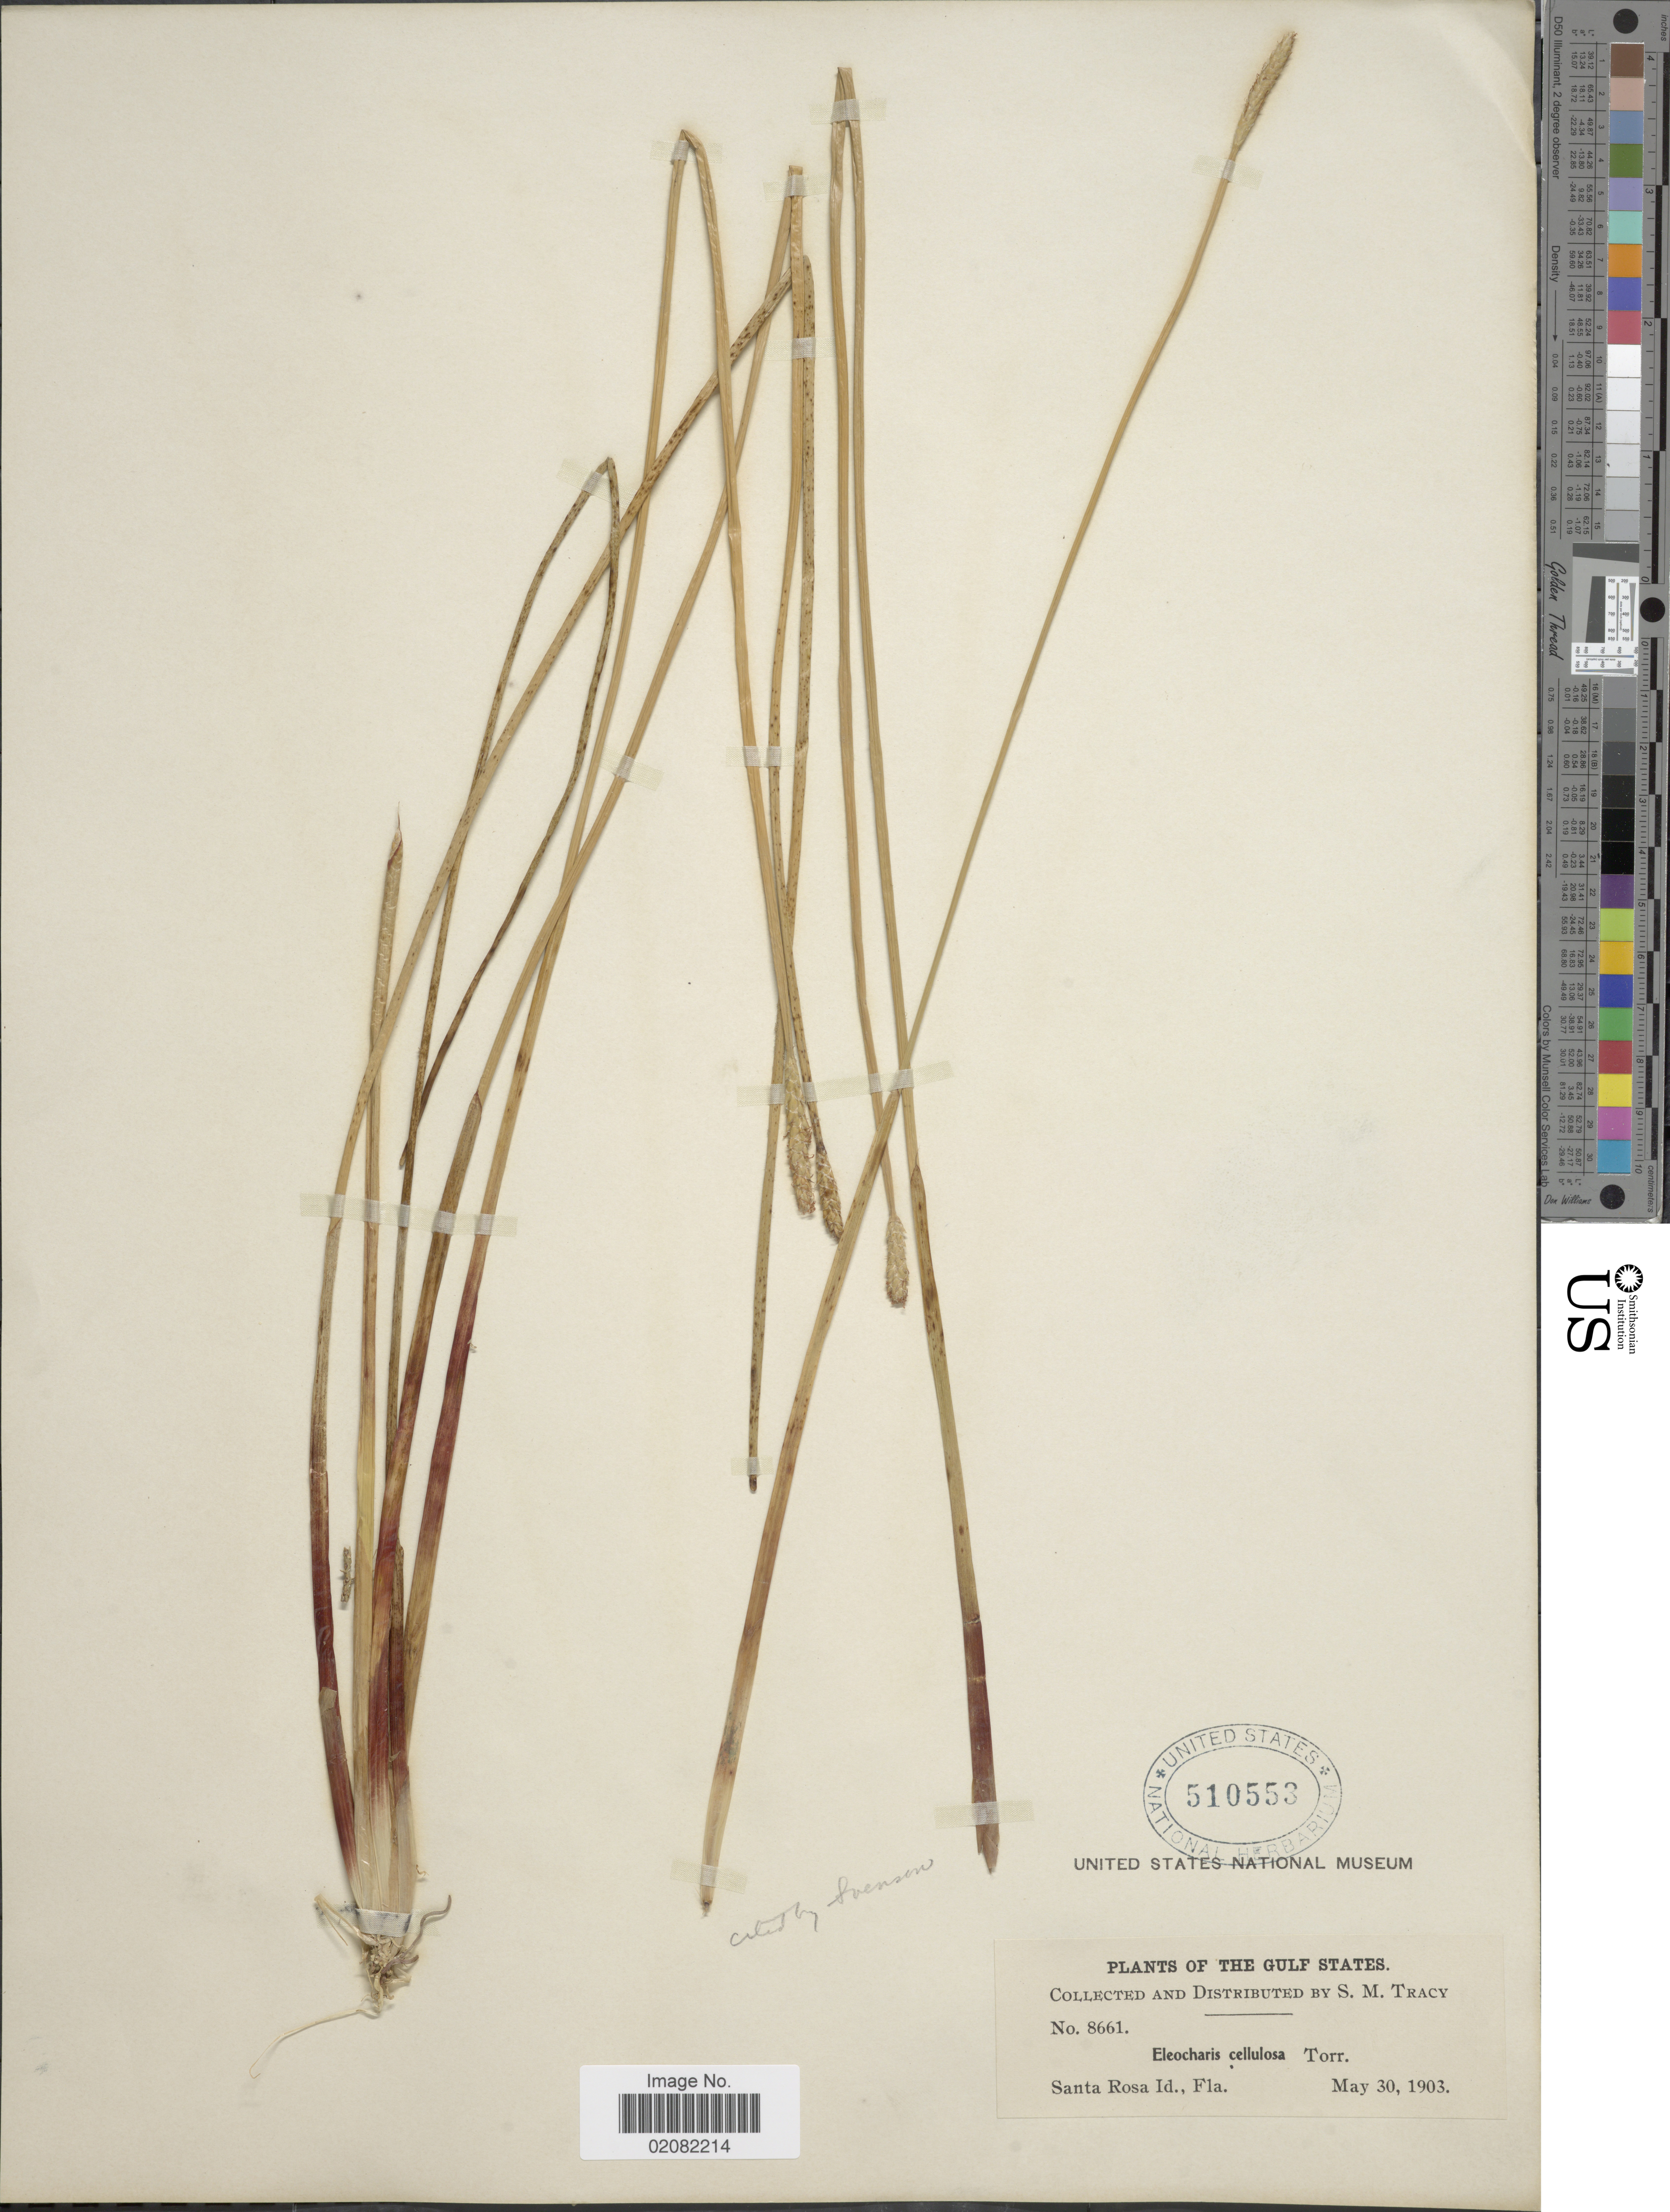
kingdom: Plantae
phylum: Tracheophyta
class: Liliopsida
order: Poales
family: Cyperaceae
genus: Eleocharis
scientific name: Eleocharis cellulosa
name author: Torr.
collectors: S. M. Tracy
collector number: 8661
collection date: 1903-05-30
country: United States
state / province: Florida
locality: The Gulf States, Santa Rosa Id.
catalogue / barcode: US 510553